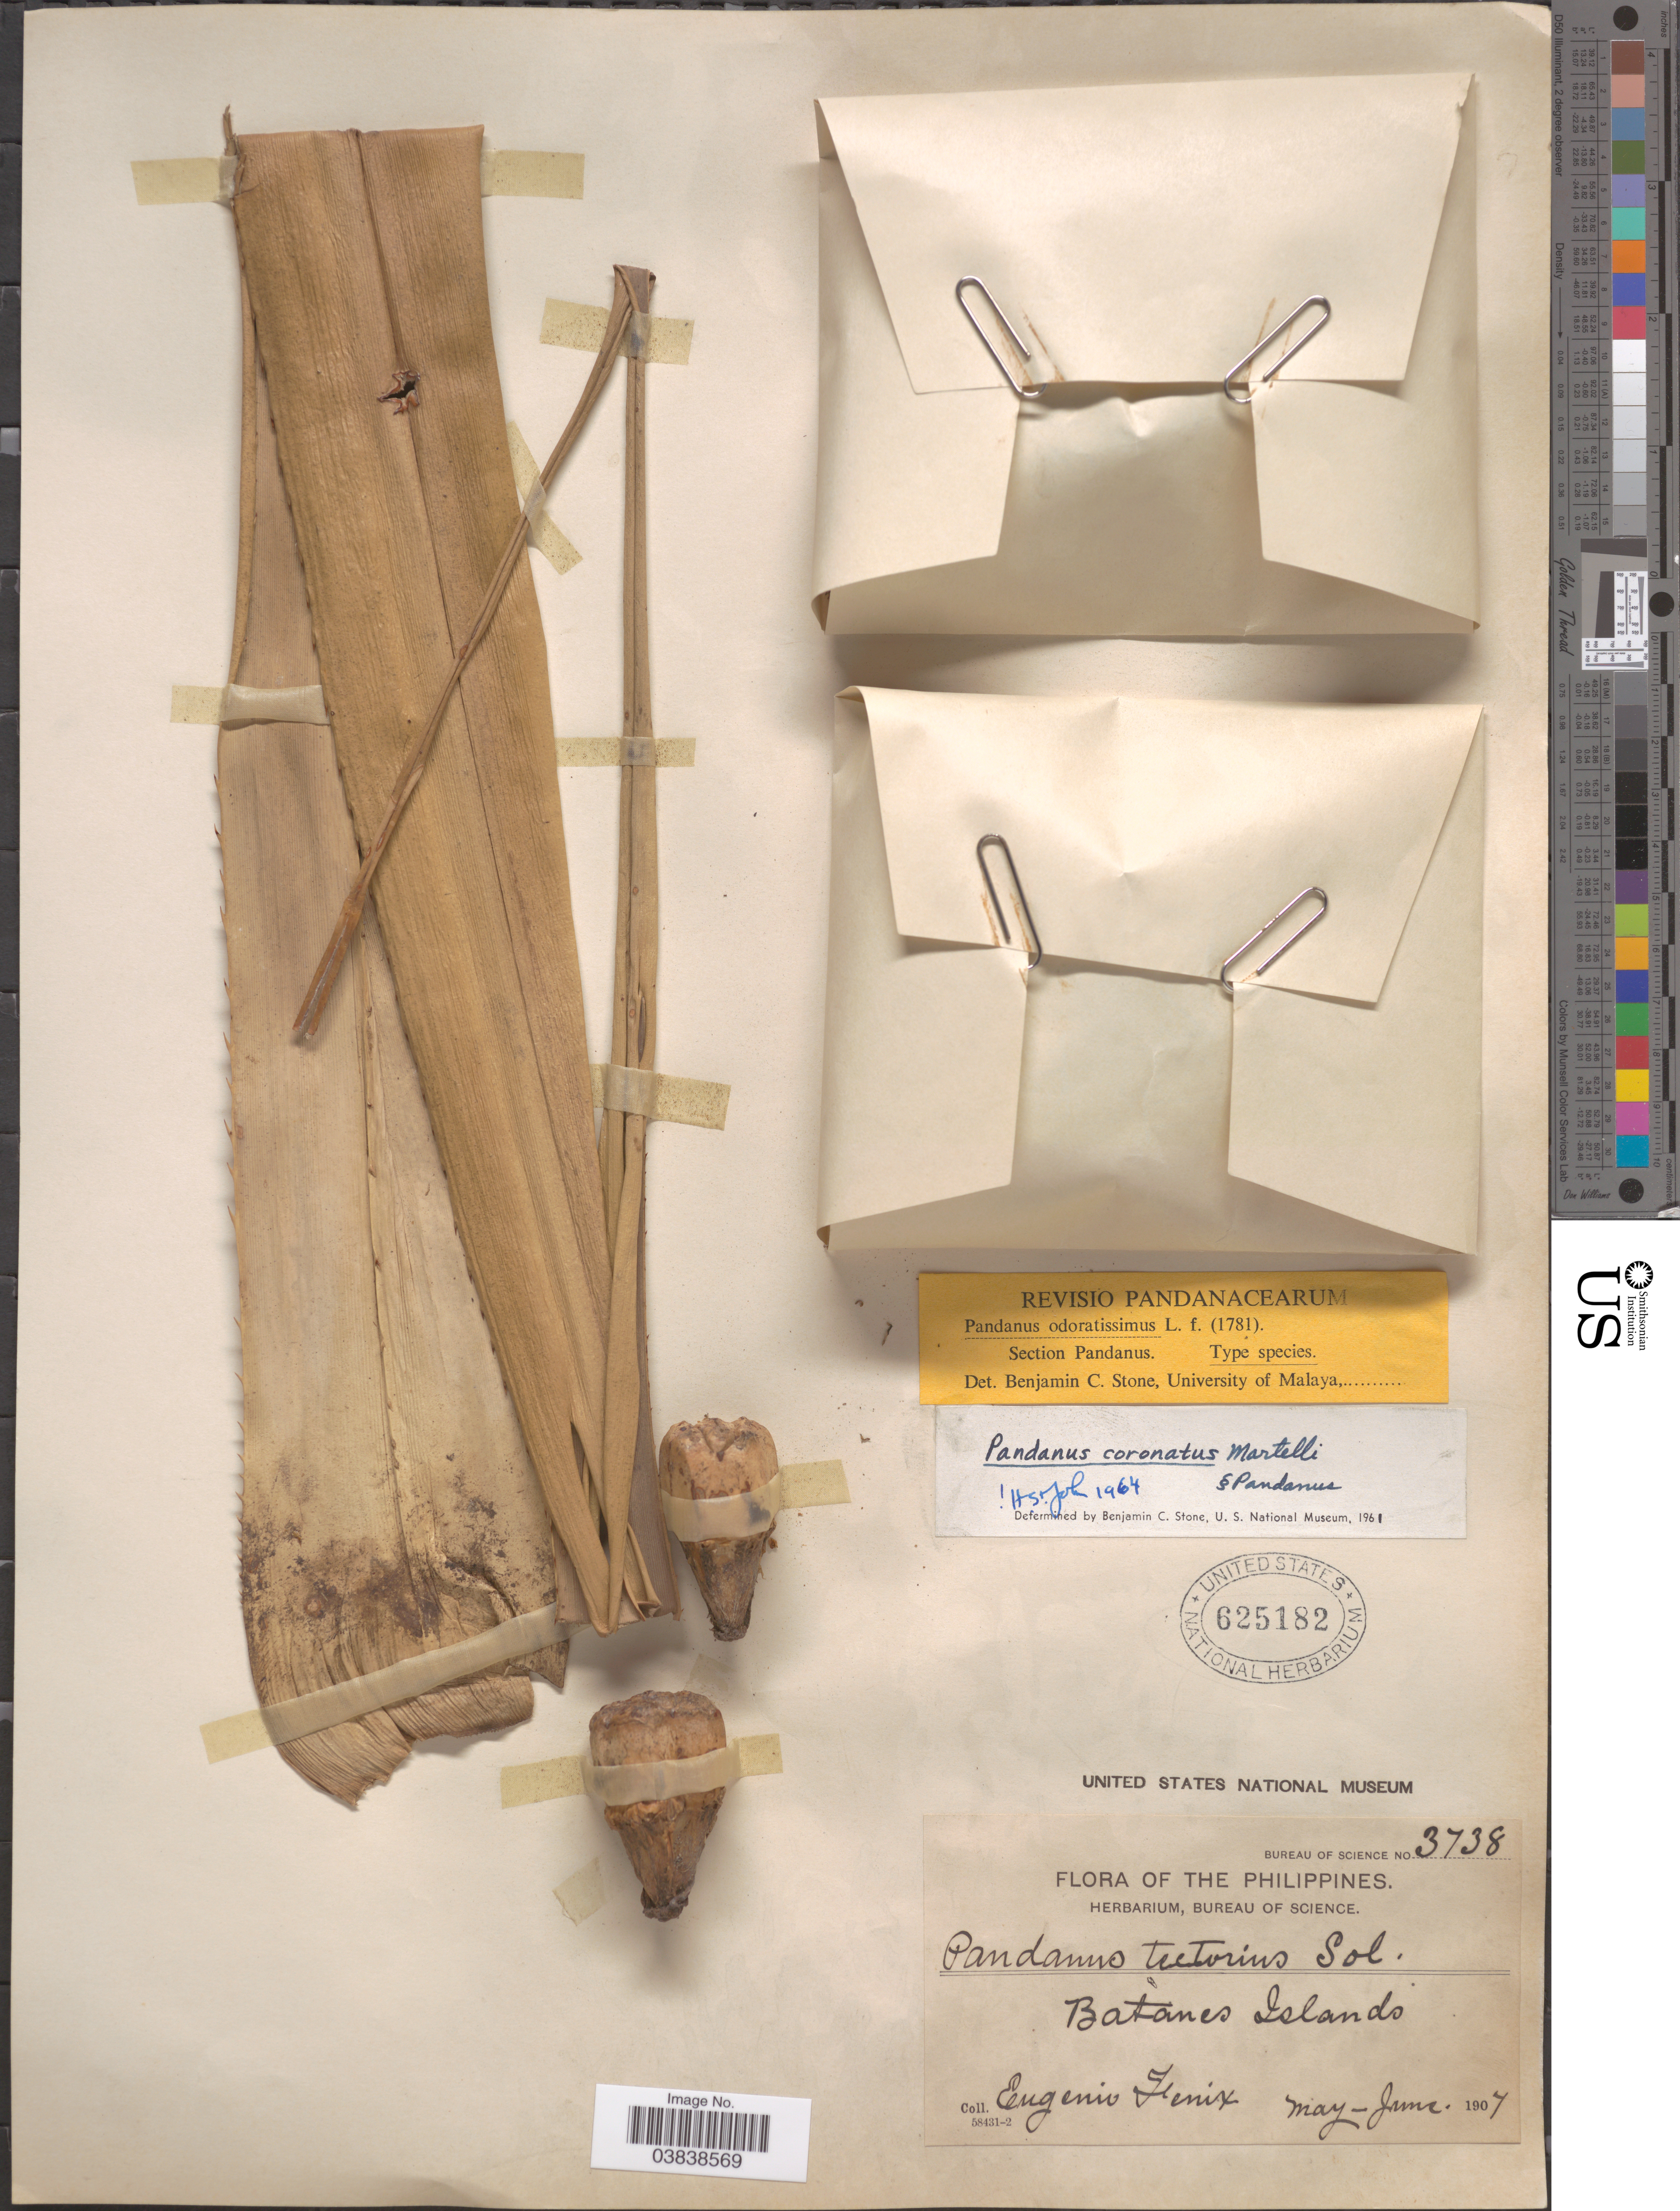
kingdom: Plantae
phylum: Tracheophyta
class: Liliopsida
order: Pandanales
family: Pandanaceae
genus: Pandanus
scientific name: Pandanus odoratissimus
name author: L. f.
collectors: E. Fénix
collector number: Bureau of Science 3738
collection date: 1907-05/1907-06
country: Philippines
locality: Batanes Islands.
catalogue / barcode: US 625182